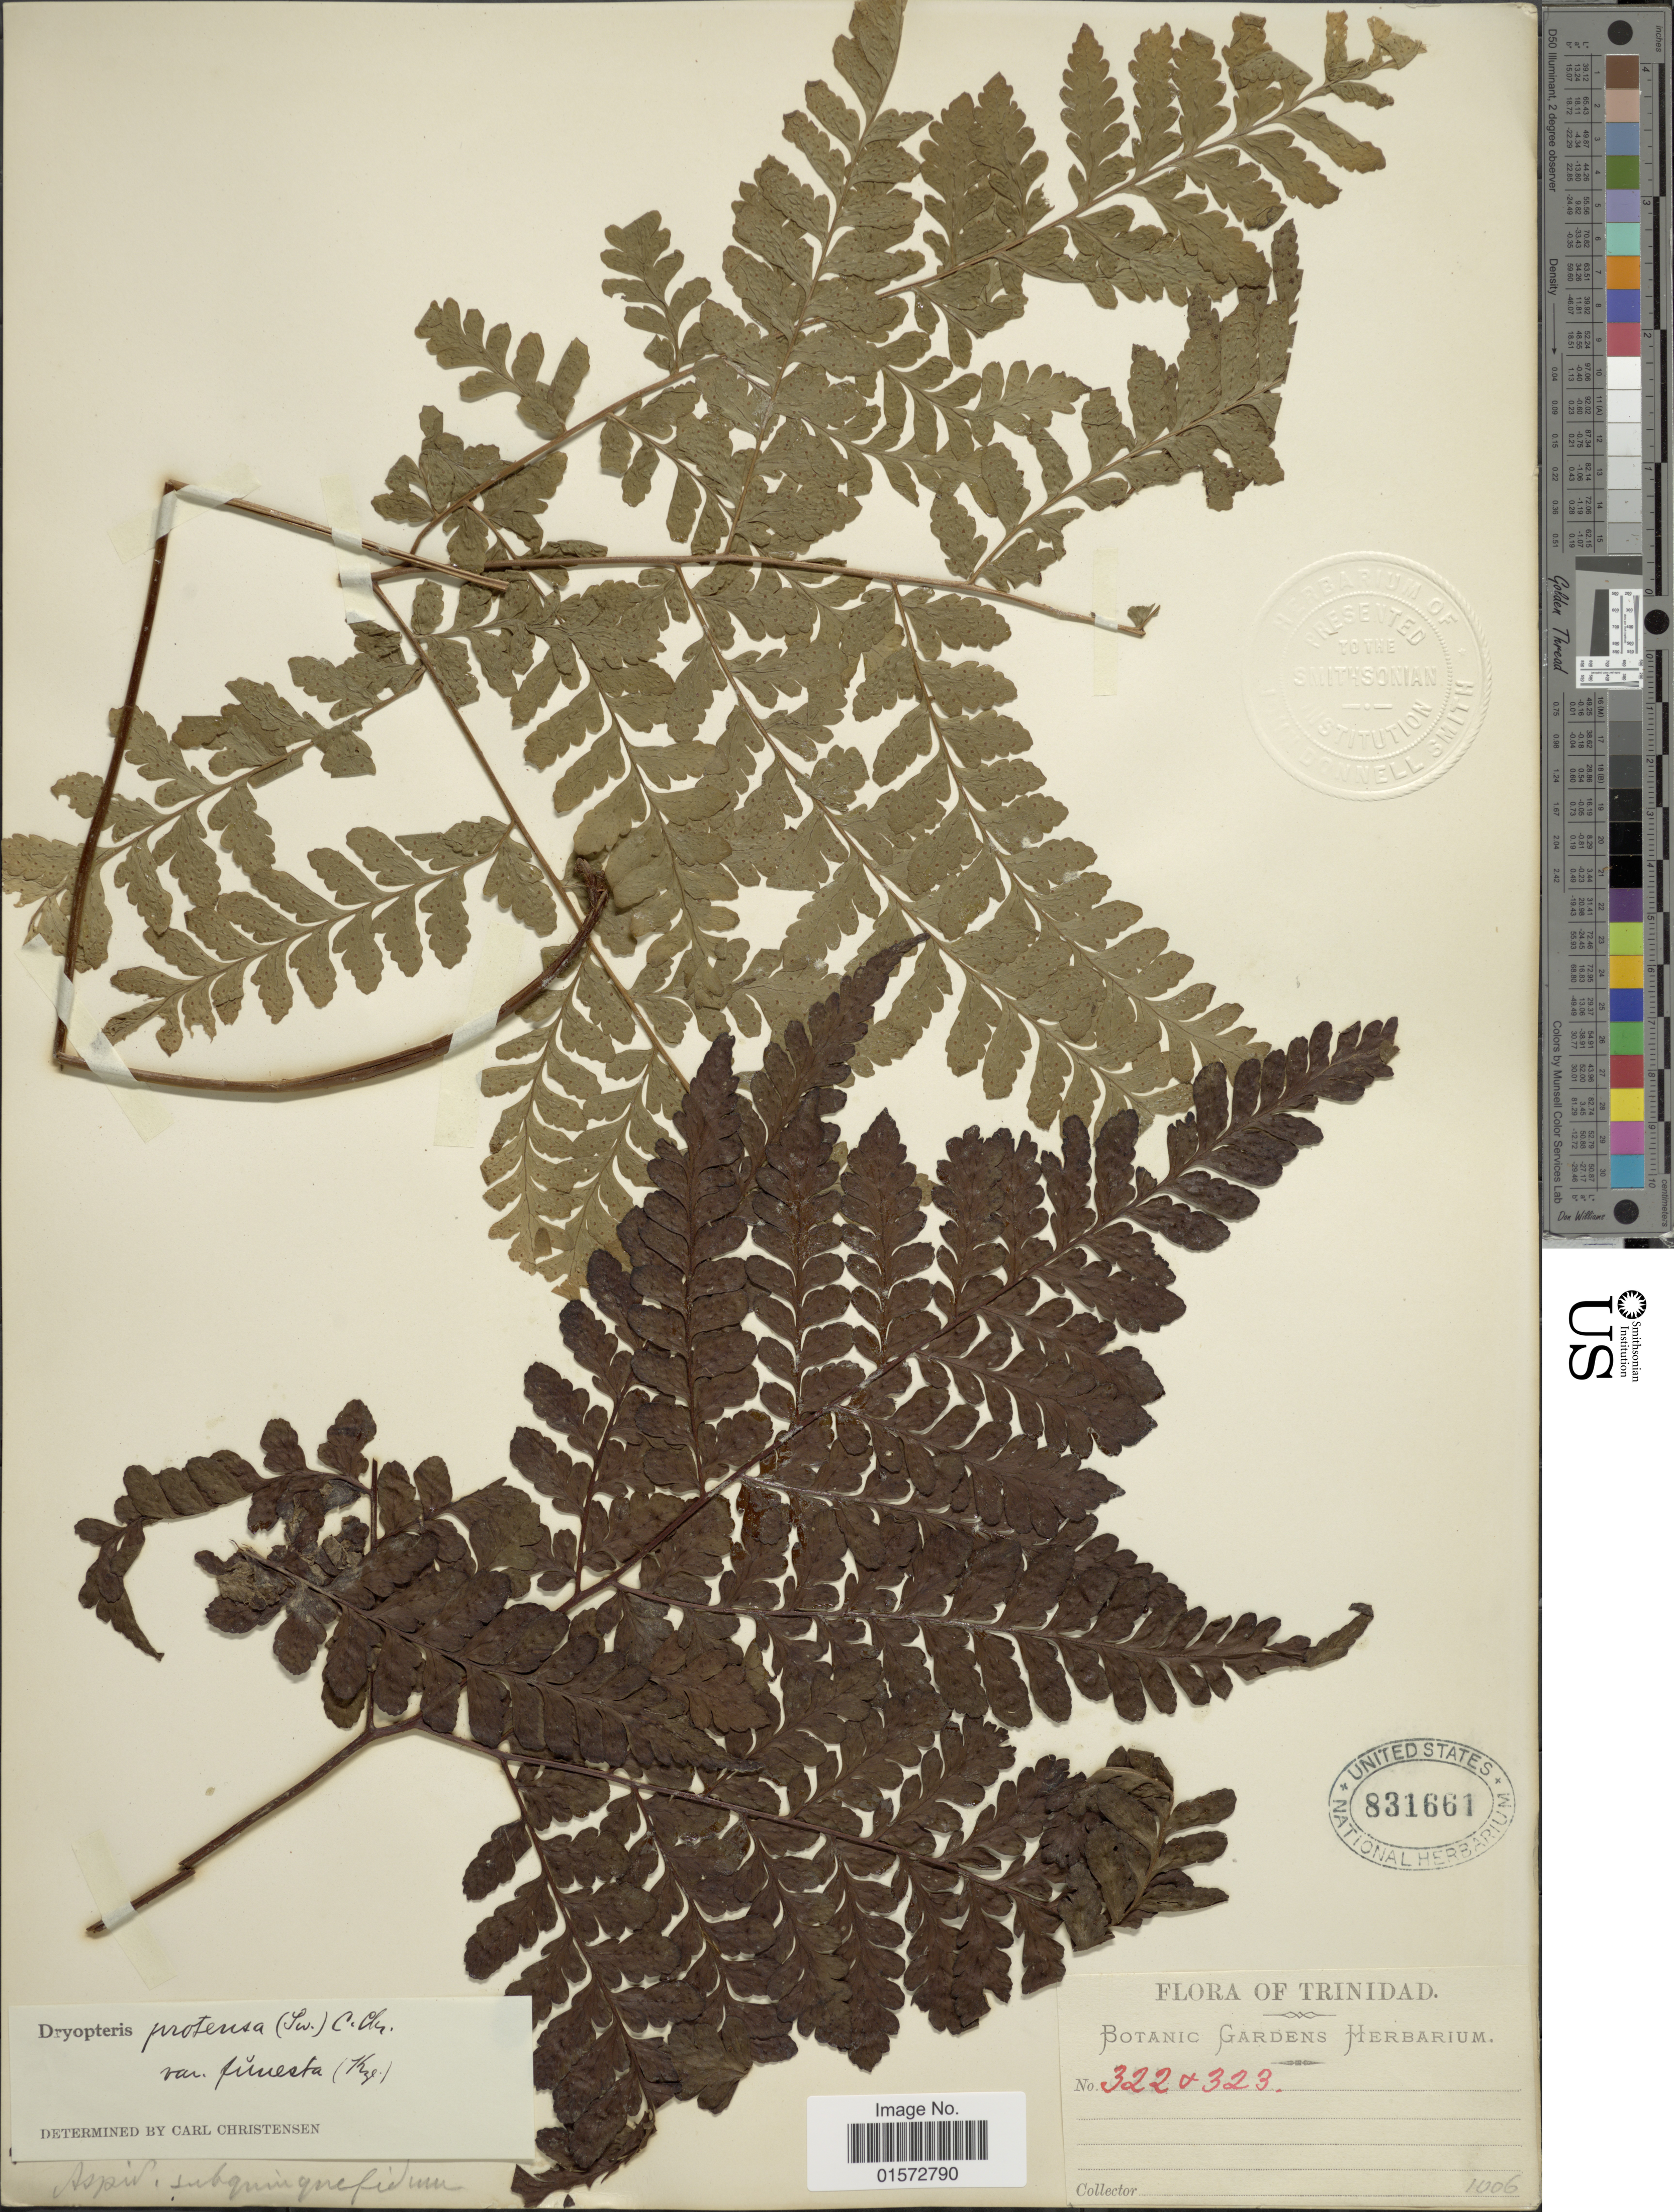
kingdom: Plantae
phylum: Tracheophyta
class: Polypodiopsida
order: Polypodiales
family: Tectariaceae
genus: Triplophyllum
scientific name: Triplophyllum funestum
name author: (Kunze) Holttum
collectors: ex herb. Bot. Gard.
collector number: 322/323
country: Trinidad and Tobago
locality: Trinidad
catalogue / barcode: US 831661